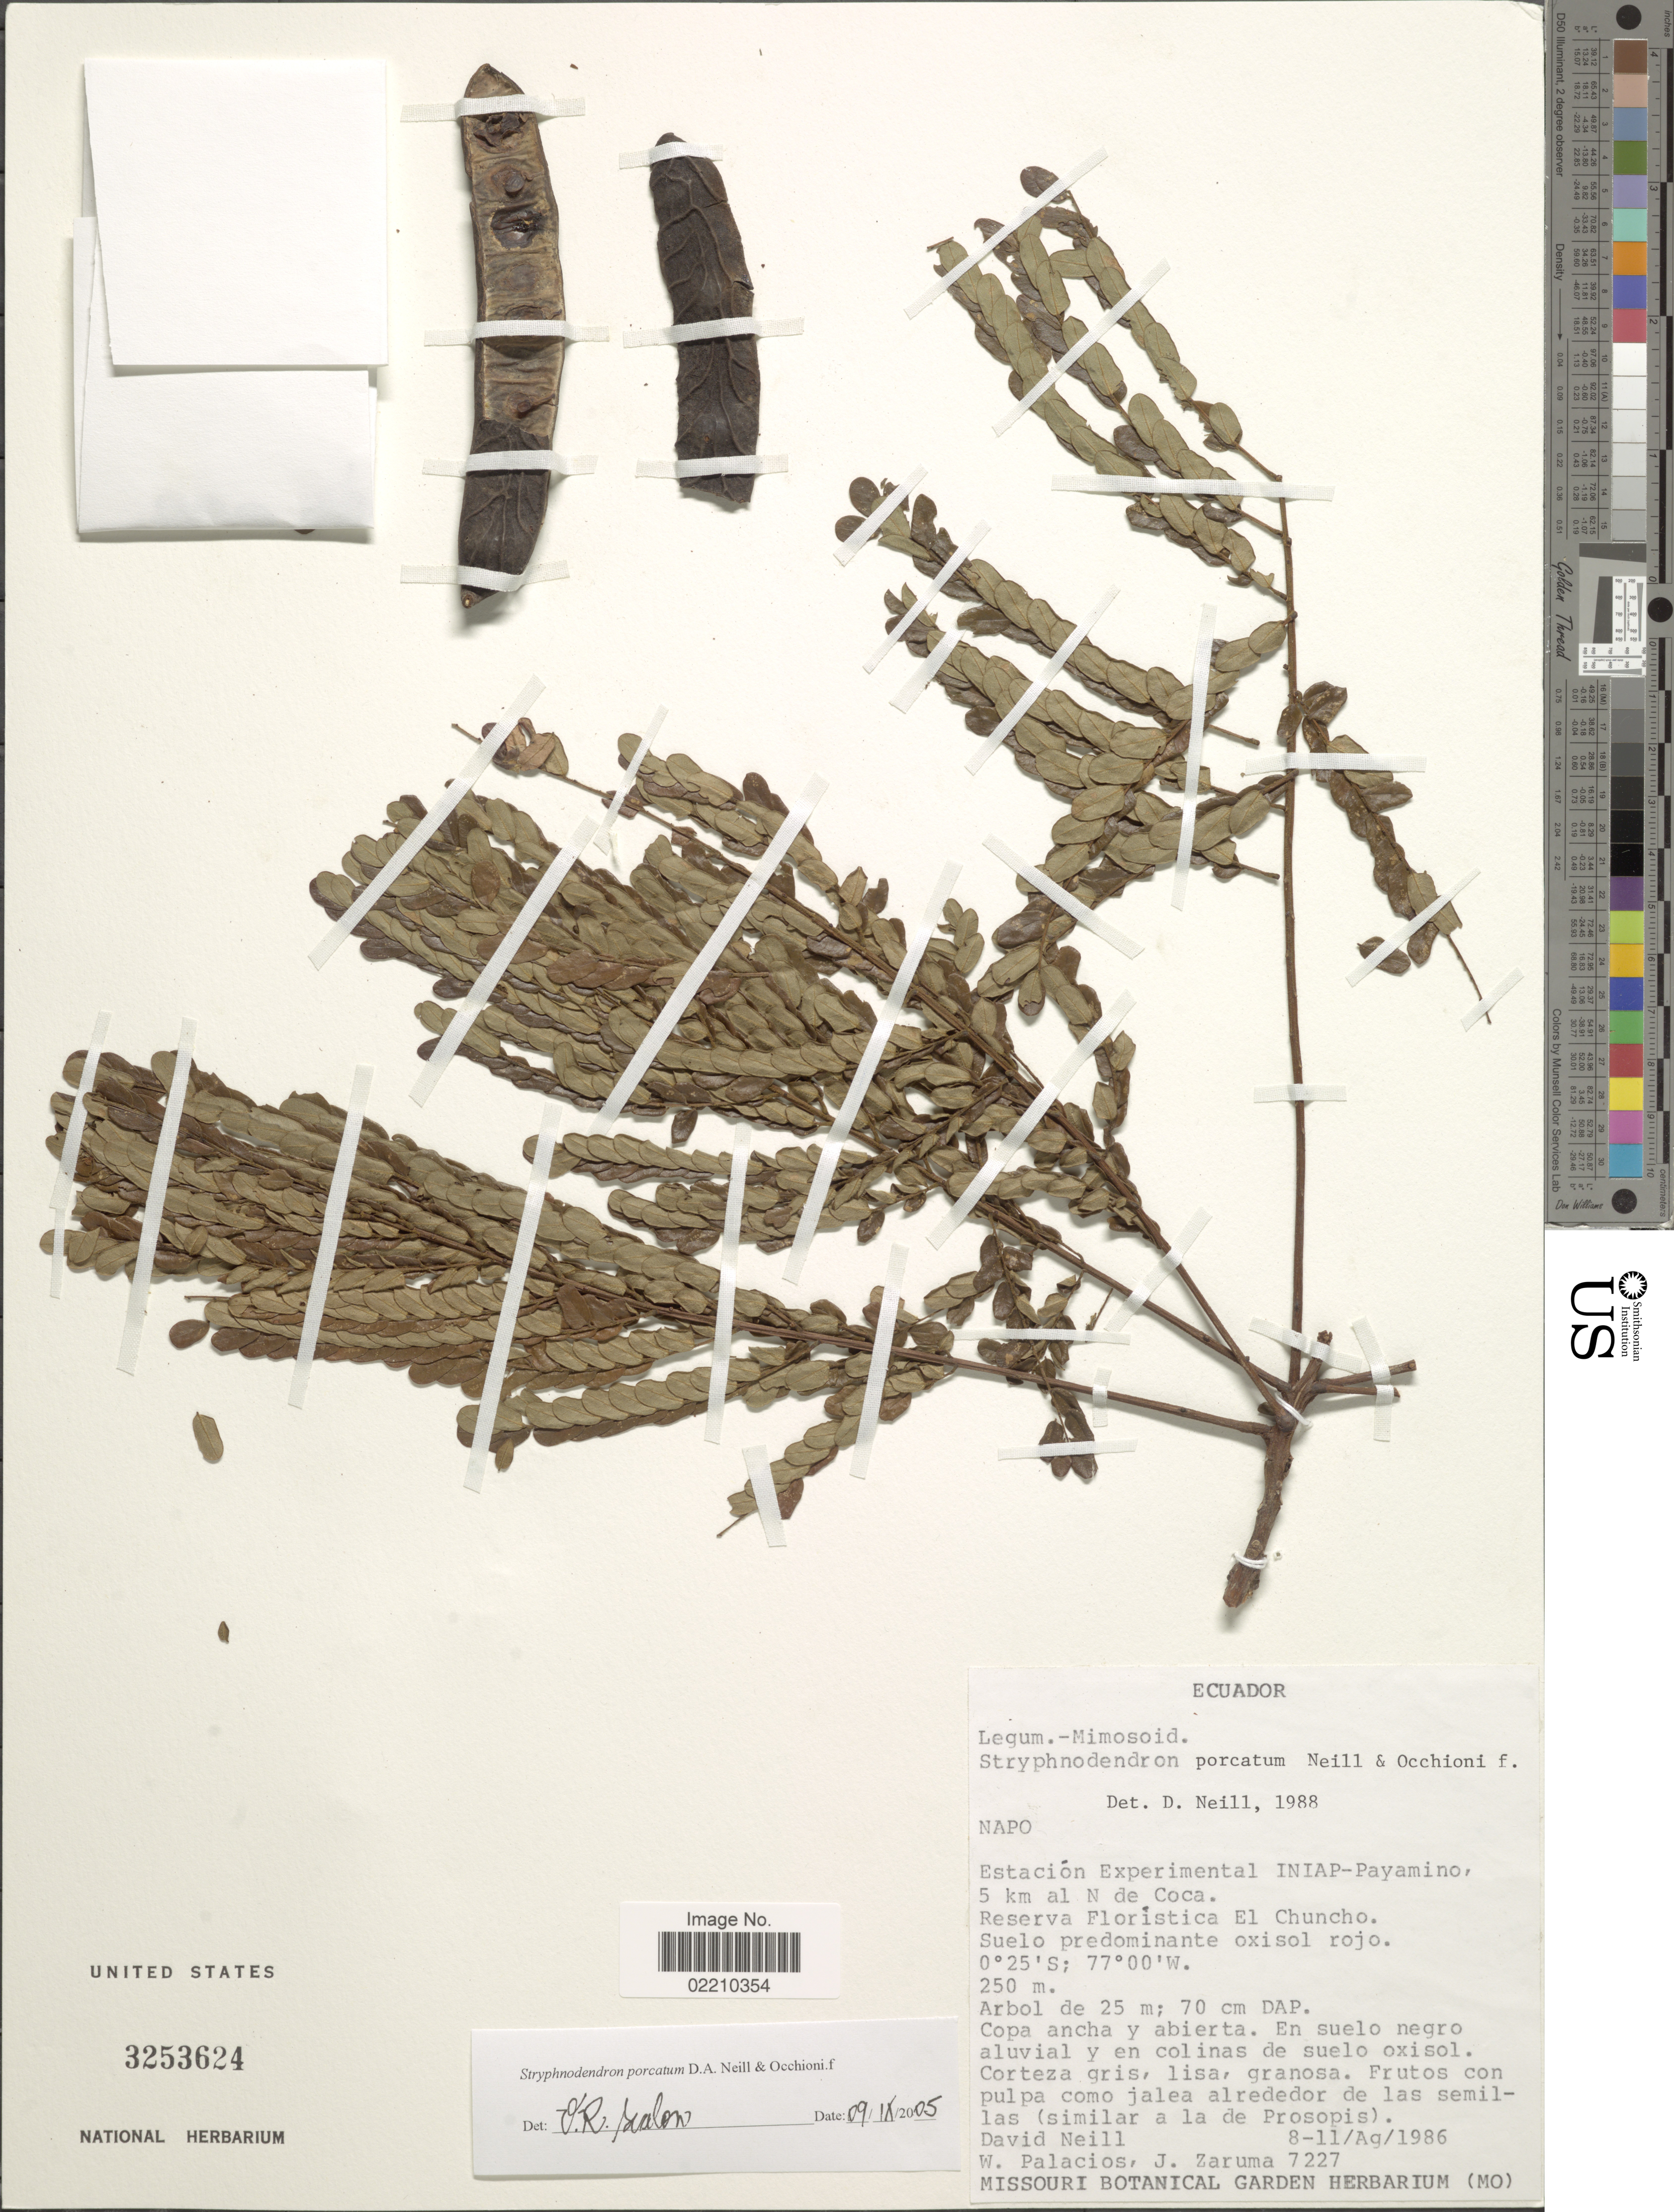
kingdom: Plantae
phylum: Tracheophyta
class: Magnoliopsida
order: Fabales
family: Fabaceae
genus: Stryphnodendron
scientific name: Stryphnodendron porcatum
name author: D.A. Neill & Occhioni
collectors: D. Neill, W. Palacios & J. Zaruma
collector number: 7227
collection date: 1986-08-08/1986-08-11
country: Ecuador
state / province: Napo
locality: Estación Experimental INIAP-Payamino, 5 km al N de Coca. Reserva Floristica El Chuncho. Suelo predominante oxisol rojo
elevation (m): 250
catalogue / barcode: US 3253624